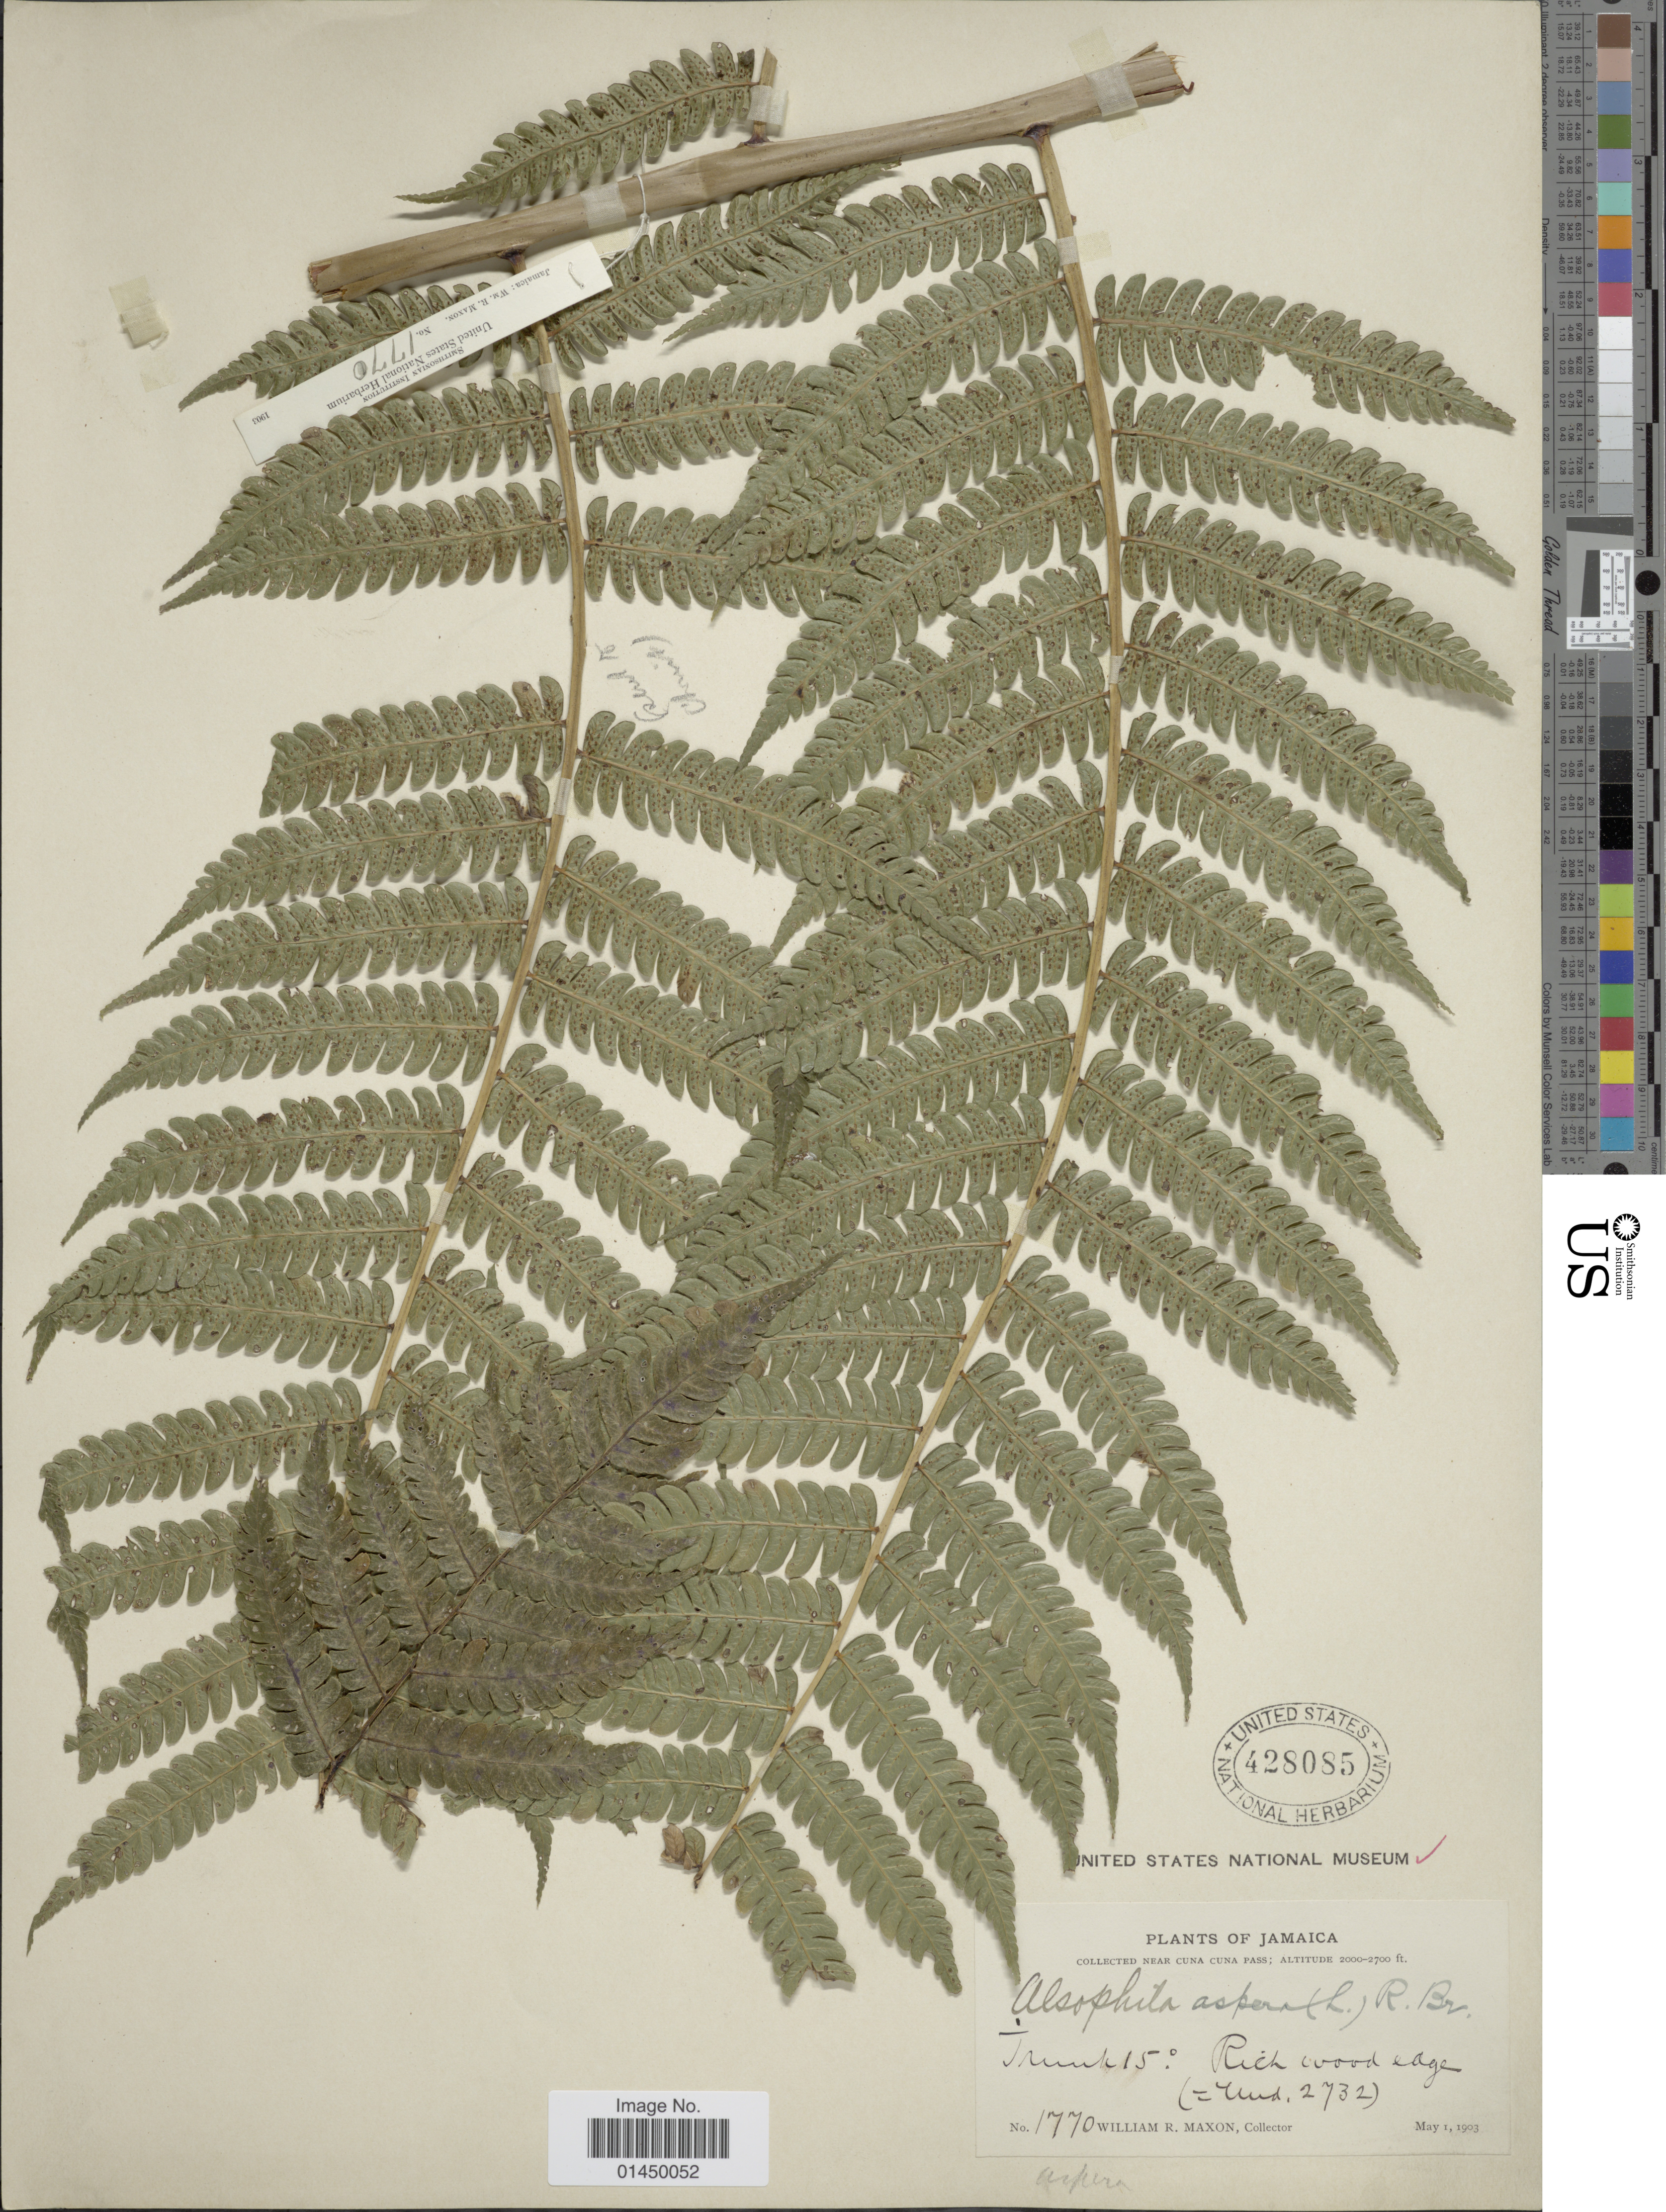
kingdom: Plantae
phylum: Tracheophyta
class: Polypodiopsida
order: Cyatheales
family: Cyatheaceae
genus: Cyathea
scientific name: Cyathea aspera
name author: (L.) Sw.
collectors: W. R. Maxon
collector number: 1770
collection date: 1903-05-01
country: Jamaica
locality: Near Cuna Cuna Pass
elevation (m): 610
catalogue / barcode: US 428085